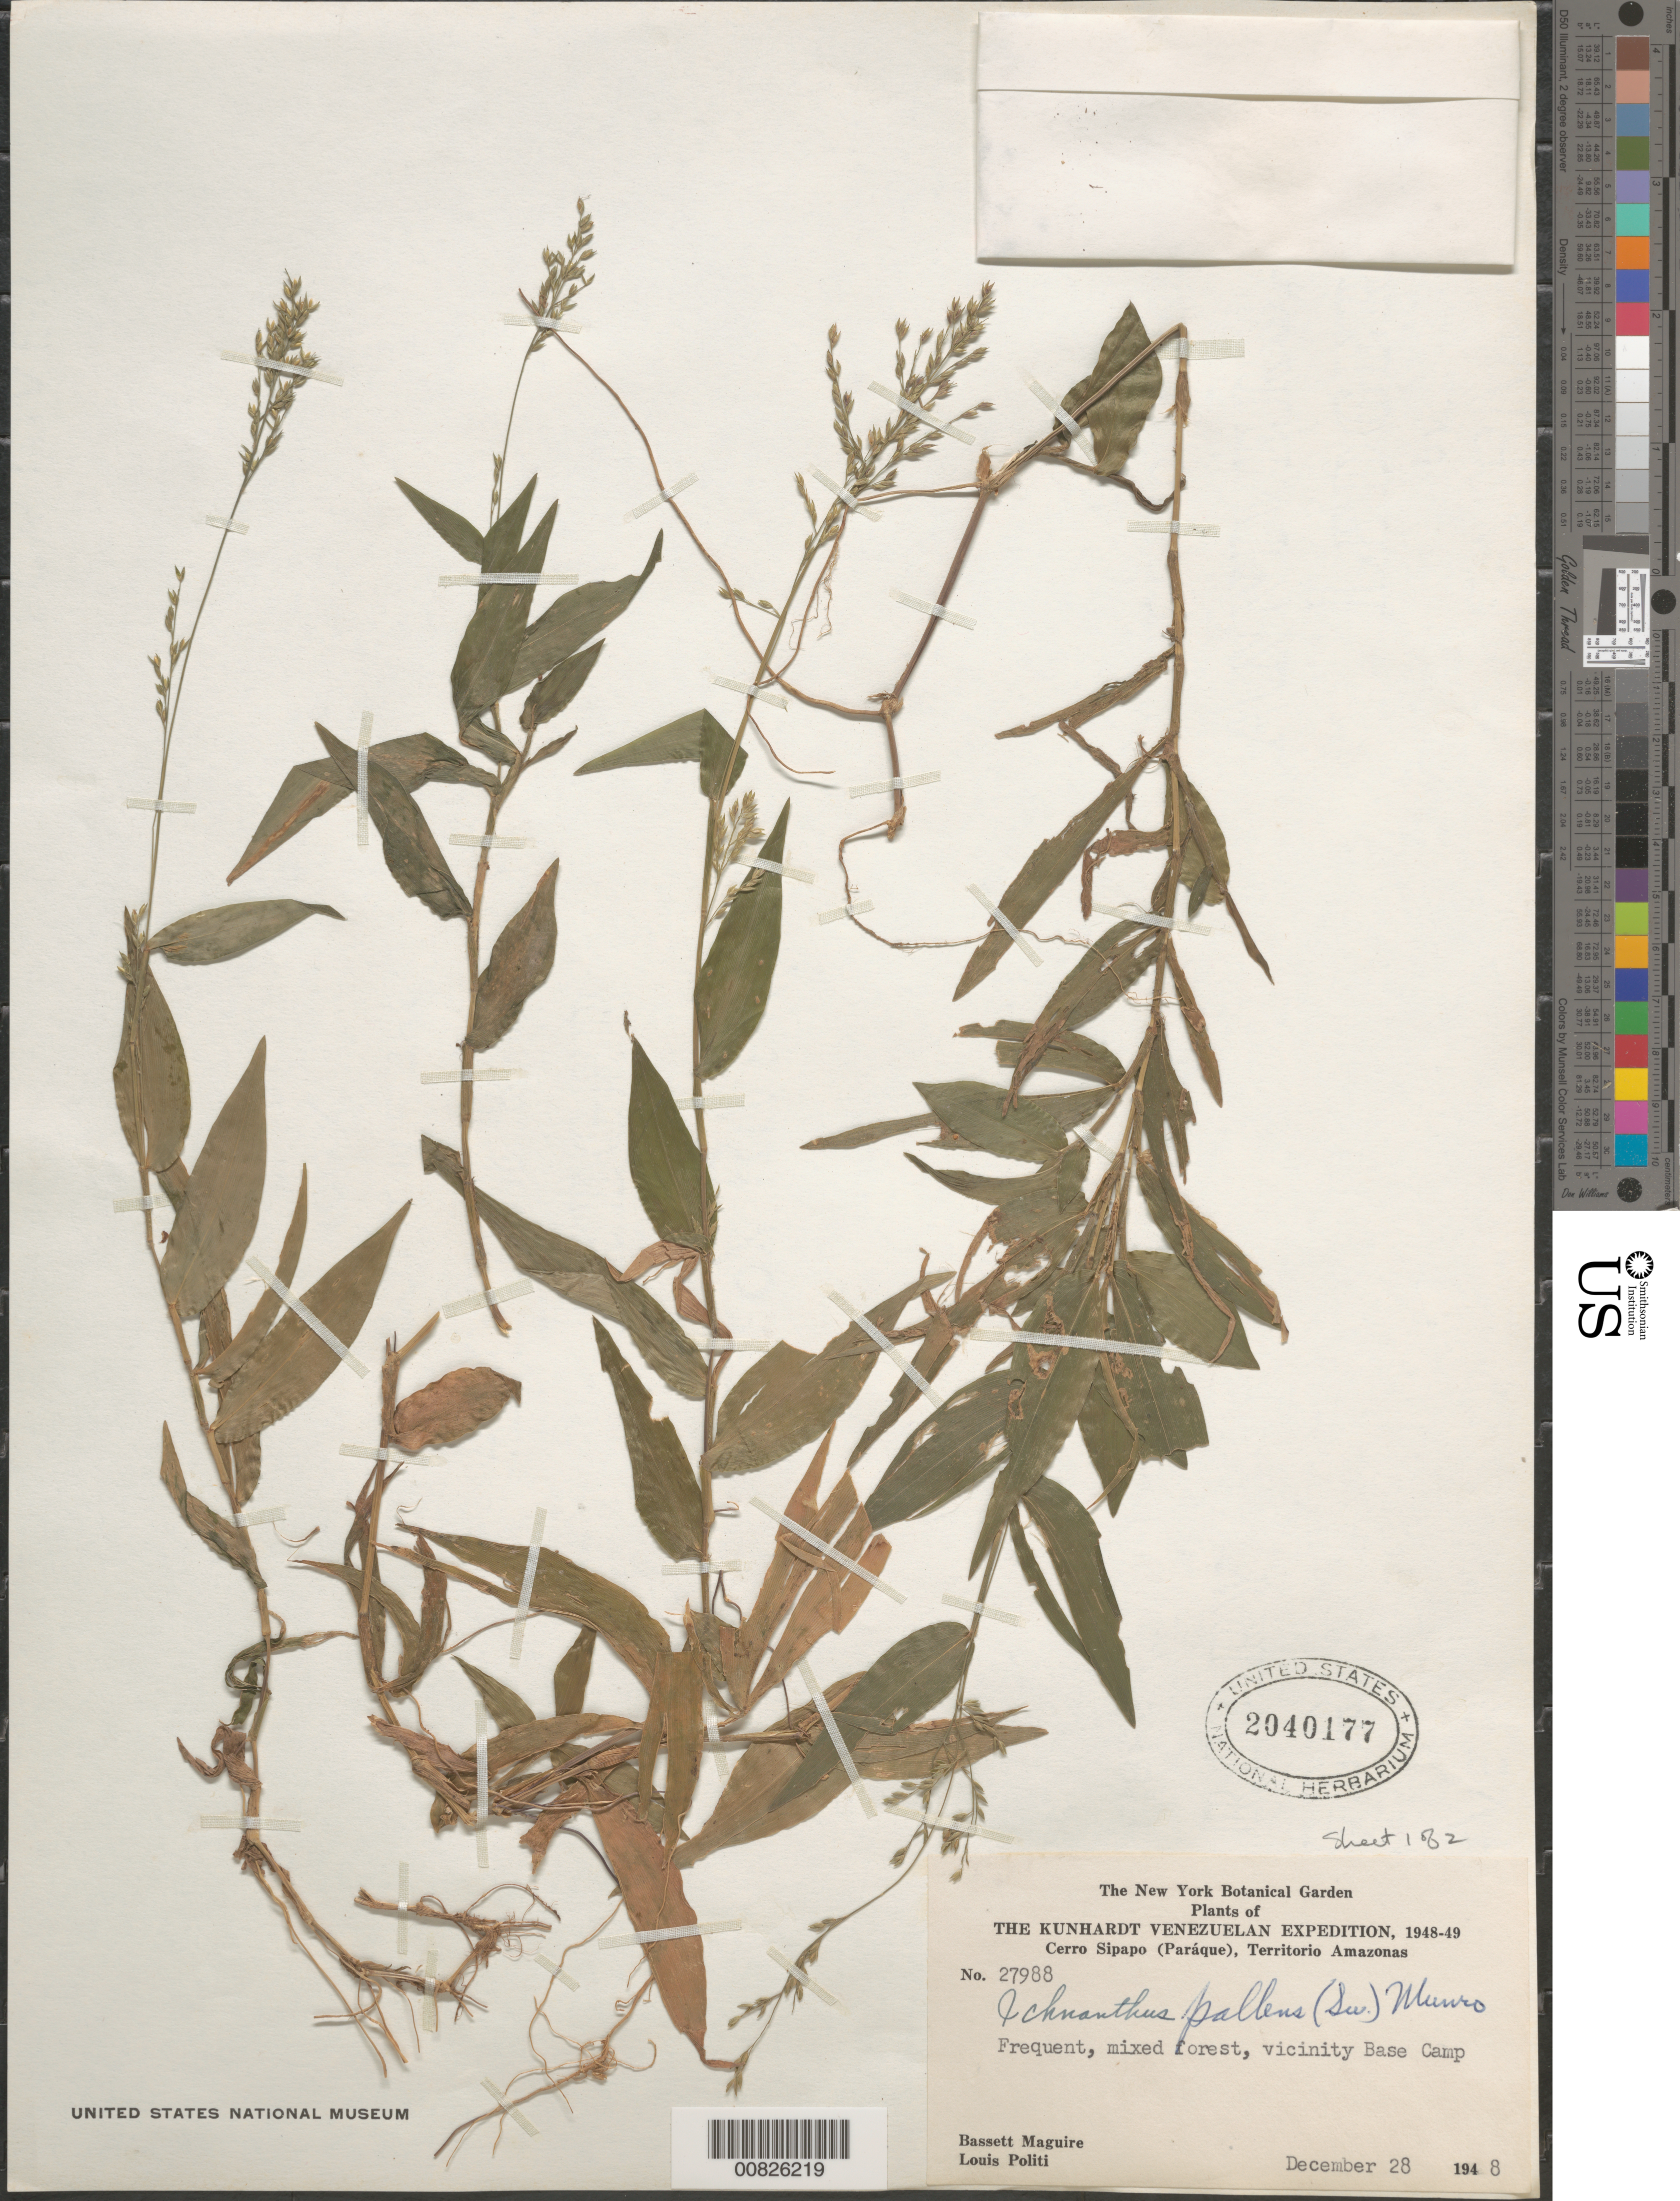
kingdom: Plantae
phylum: Tracheophyta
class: Liliopsida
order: Poales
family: Poaceae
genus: Ichnanthus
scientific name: Ichnanthus pallens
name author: (Sw.) Munro ex Benth.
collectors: B. Maguire & L. Politi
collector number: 27988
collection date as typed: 28-Dec-48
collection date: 1948-12-28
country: Venezuela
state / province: Amazonas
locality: Cerro Sipapo (Paráque), Base Camp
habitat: Mixed forest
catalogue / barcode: US 2040177